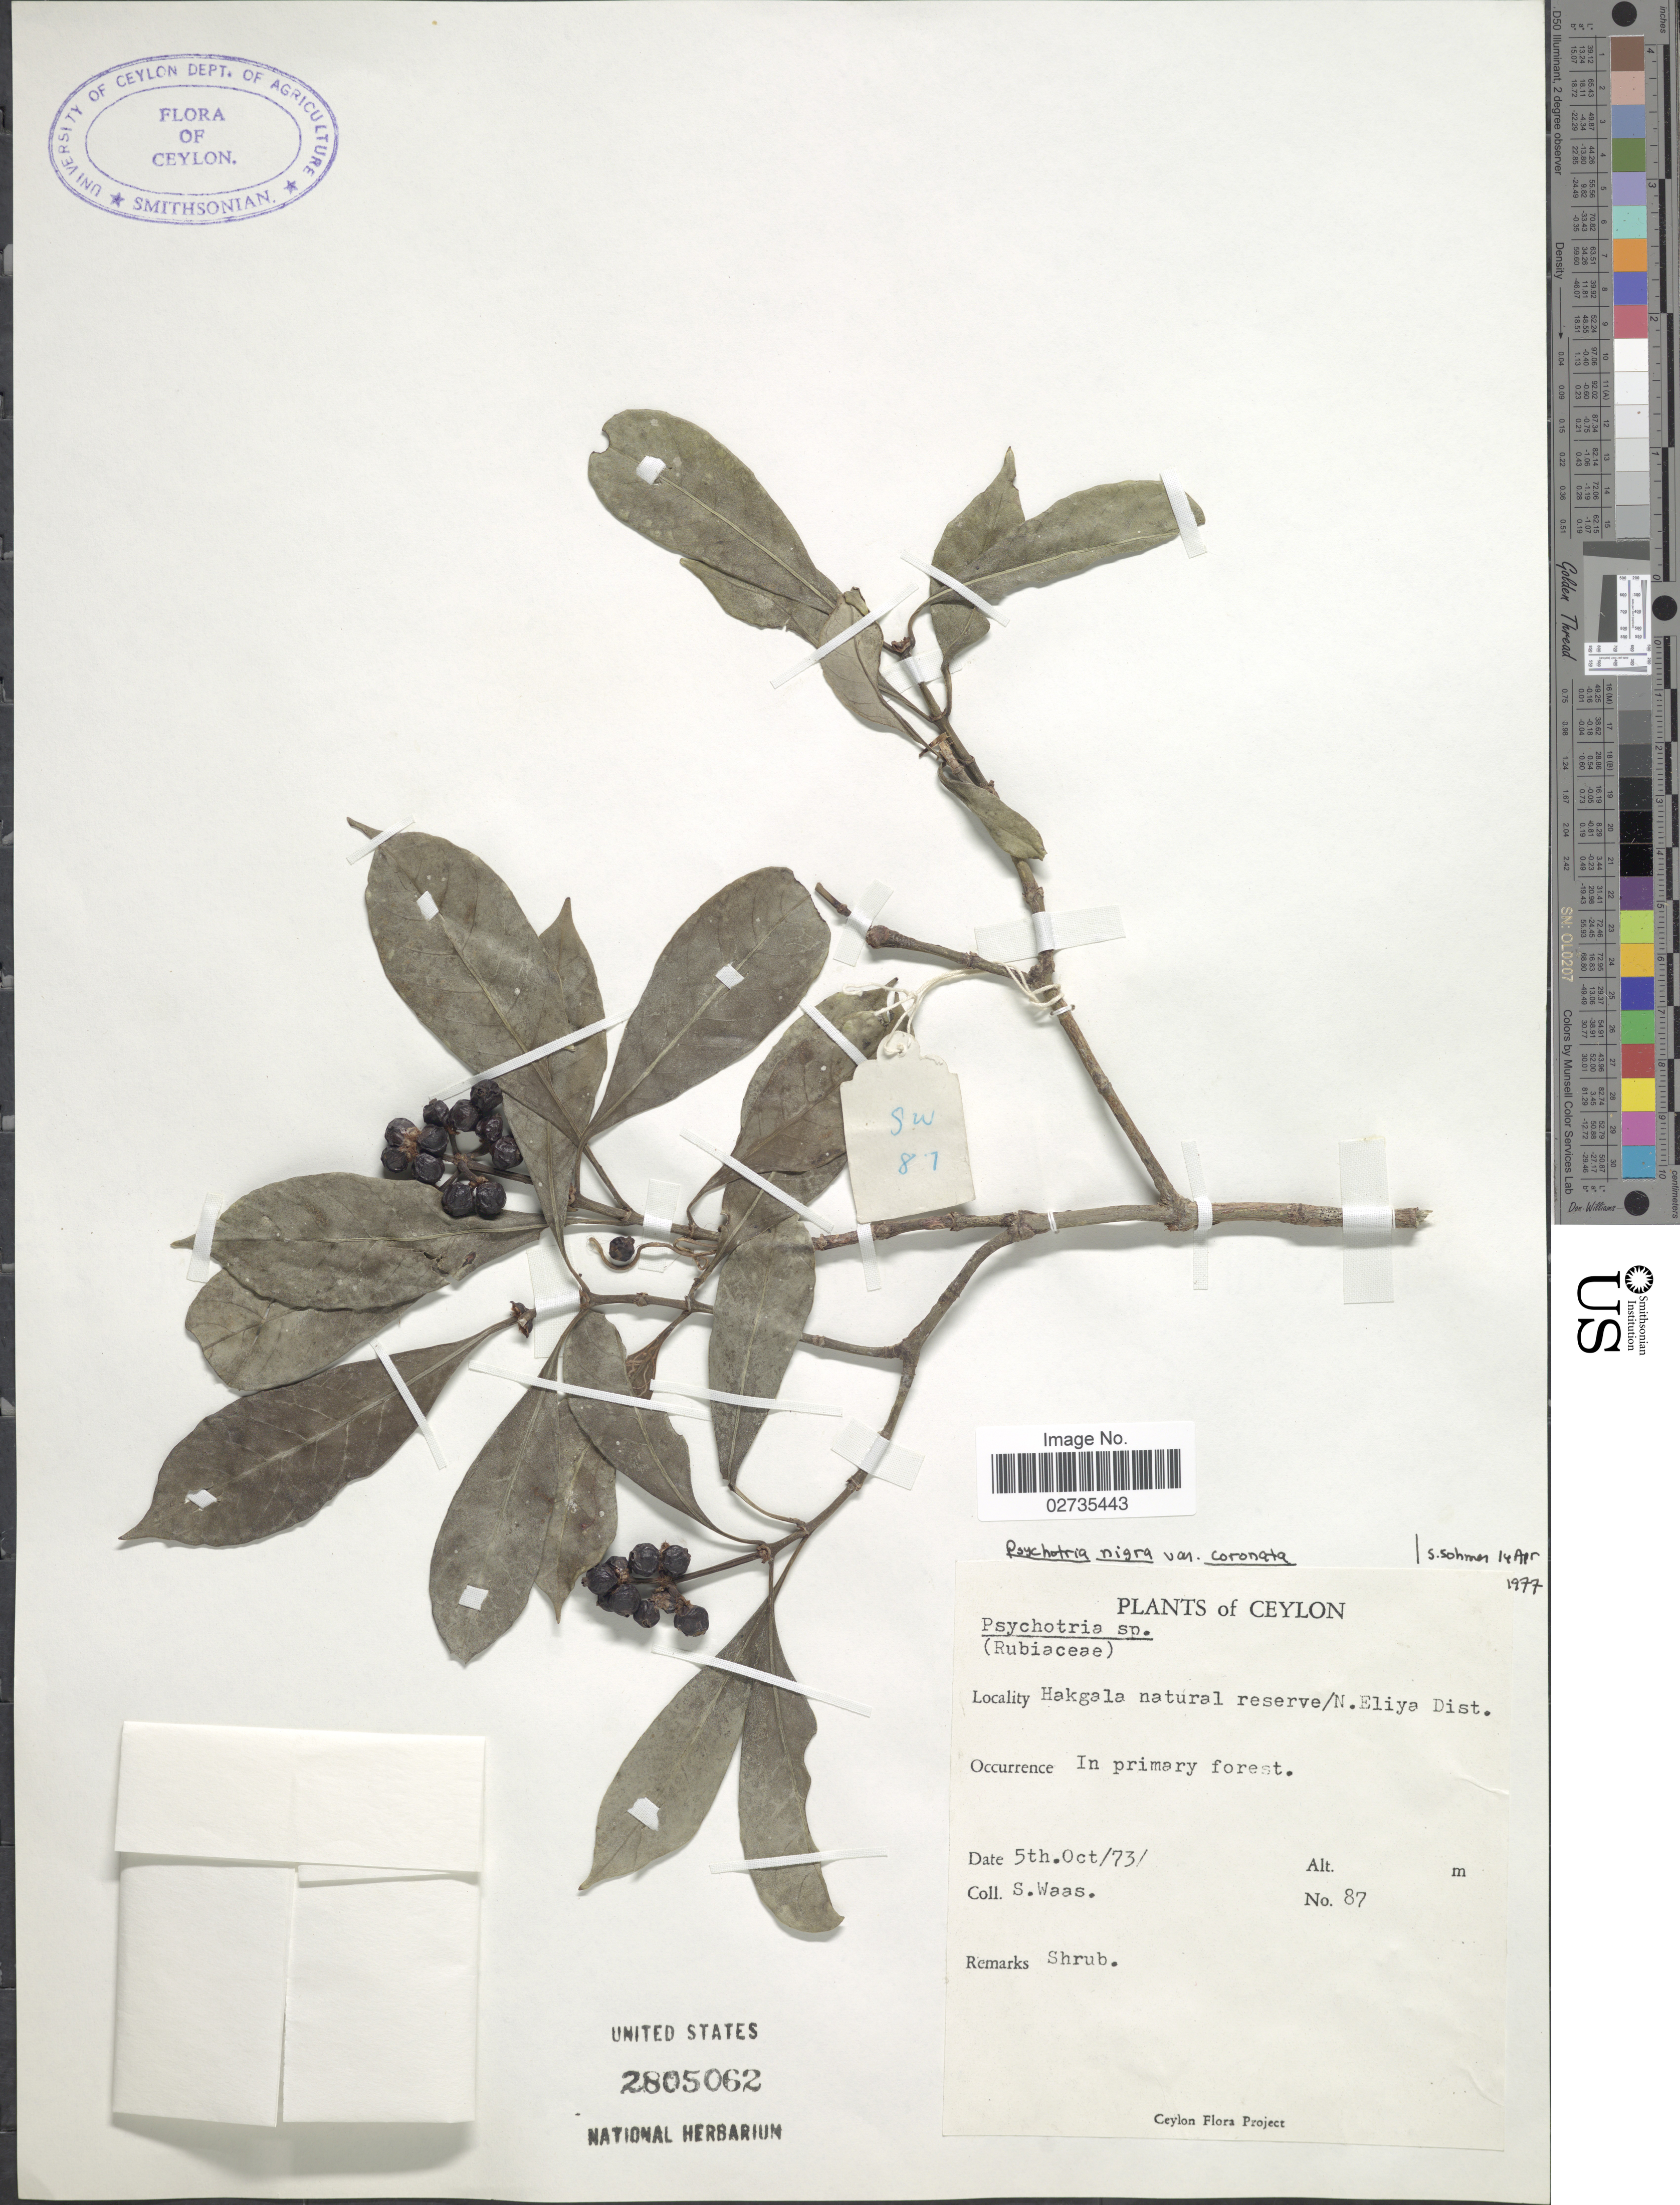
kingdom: Plantae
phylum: Tracheophyta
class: Magnoliopsida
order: Gentianales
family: Rubiaceae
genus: Psychotria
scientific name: Psychotria nigra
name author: (Gaertn.) Alston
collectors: S. Waas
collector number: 87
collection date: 1973-10-05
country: Sri Lanka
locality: Ceylon. Hakgala natural reserve/N. Eliya Dist.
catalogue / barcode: US 2805062